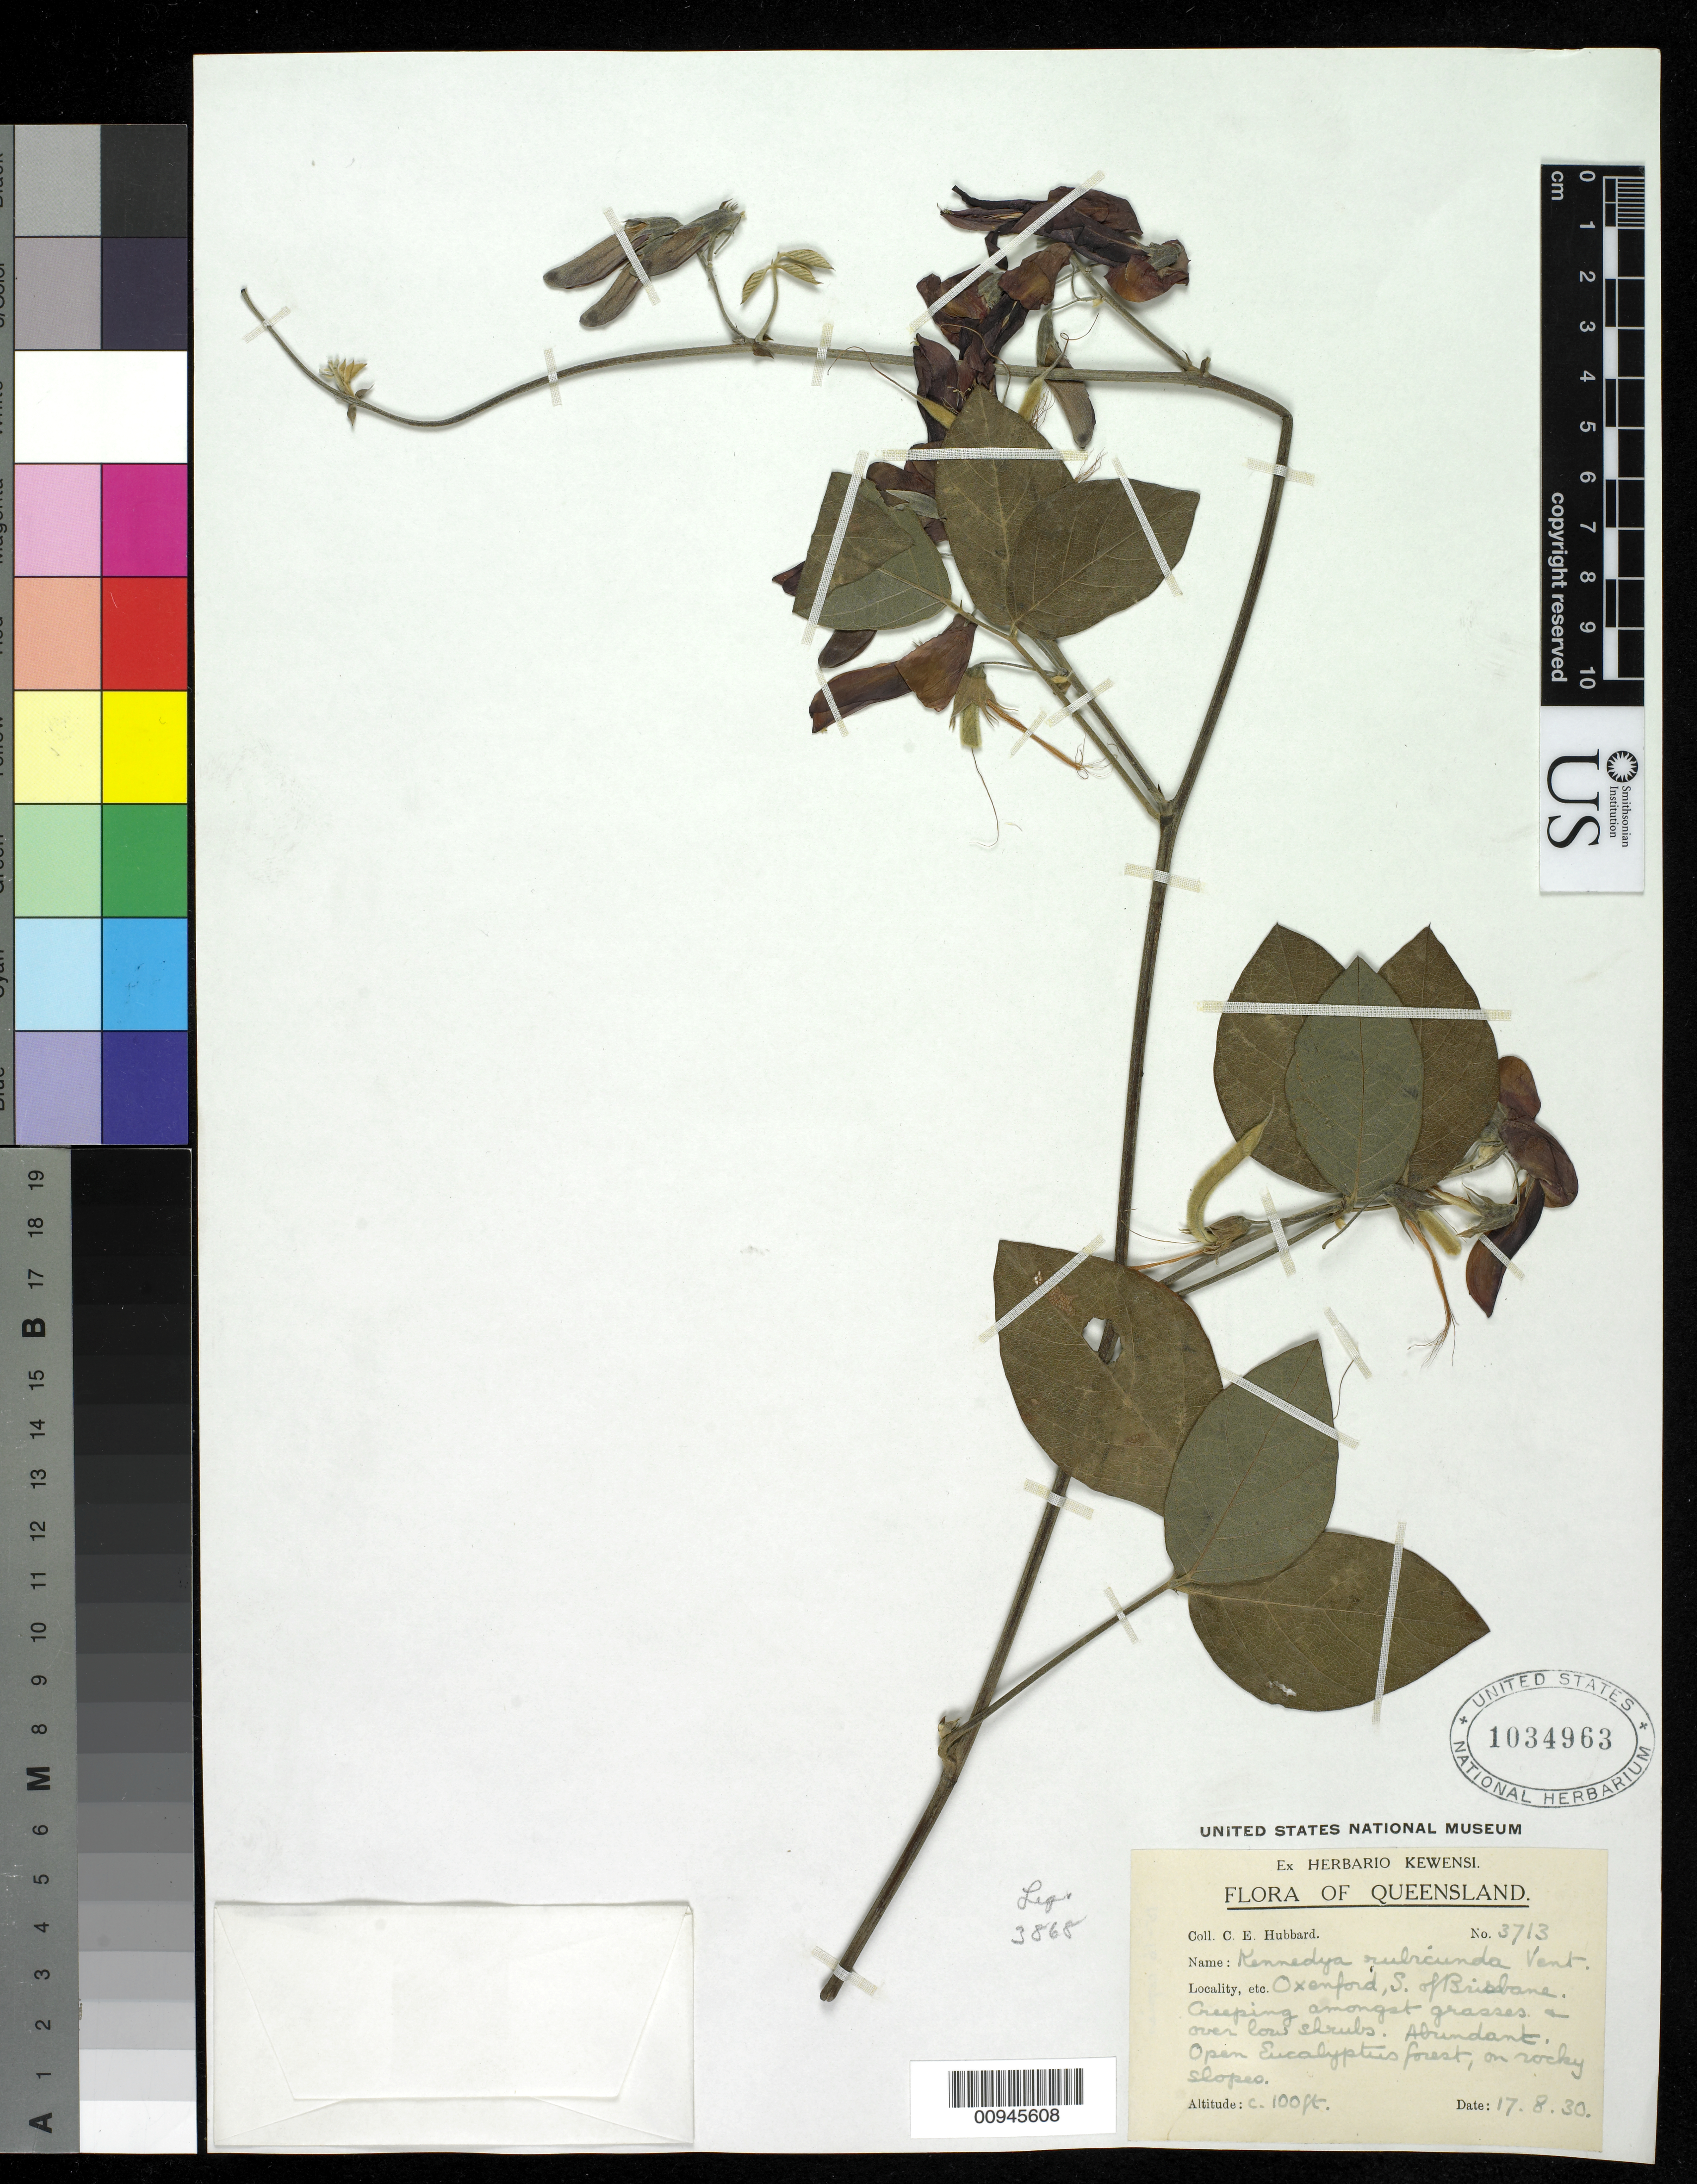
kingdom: Plantae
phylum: Tracheophyta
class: Magnoliopsida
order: Fabales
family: Fabaceae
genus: Kennedia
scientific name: Kennedia rubicunda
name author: Vent.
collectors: C. E. Hubbard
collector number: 3713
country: Australia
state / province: Queensland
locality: Oxenford, S of Brisbane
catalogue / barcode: US 1034963